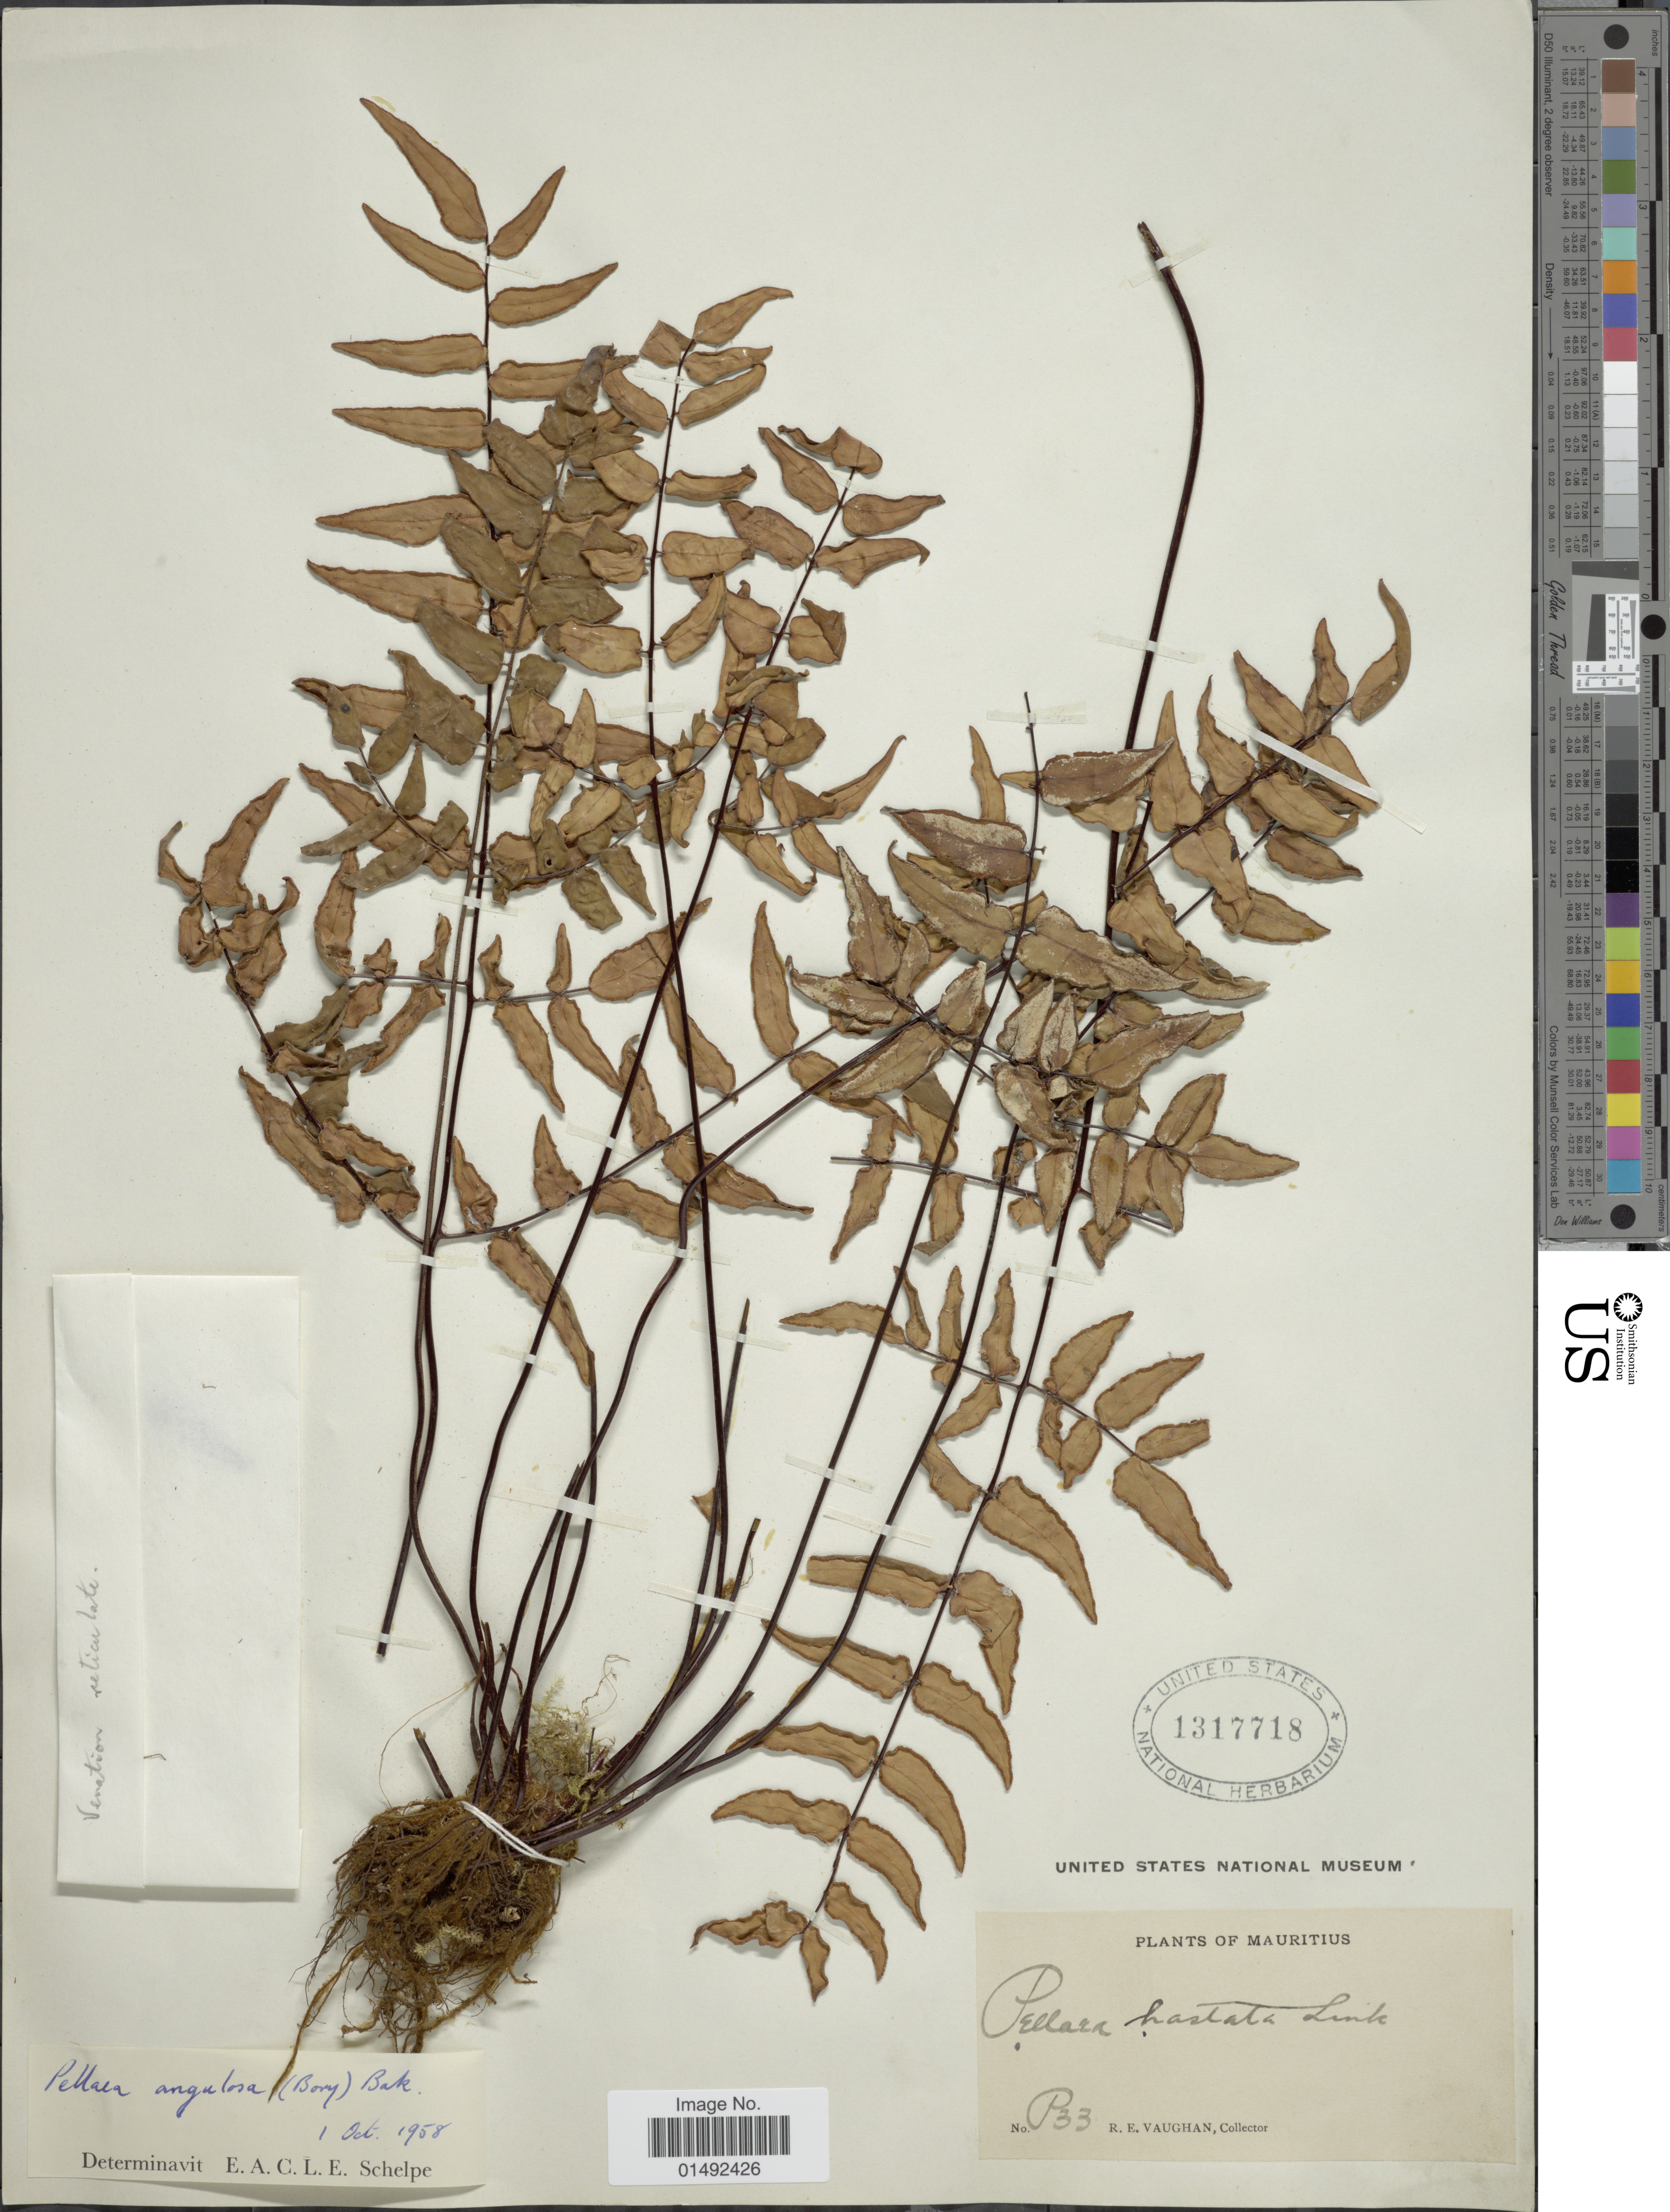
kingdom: Plantae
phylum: Tracheophyta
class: Polypodiopsida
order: Polypodiales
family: Pteridaceae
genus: Pellaea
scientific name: Pellaea angulosa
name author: (Bory ex Willd.) Baker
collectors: R. Vaughan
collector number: P33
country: Mauritius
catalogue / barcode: US 1317718